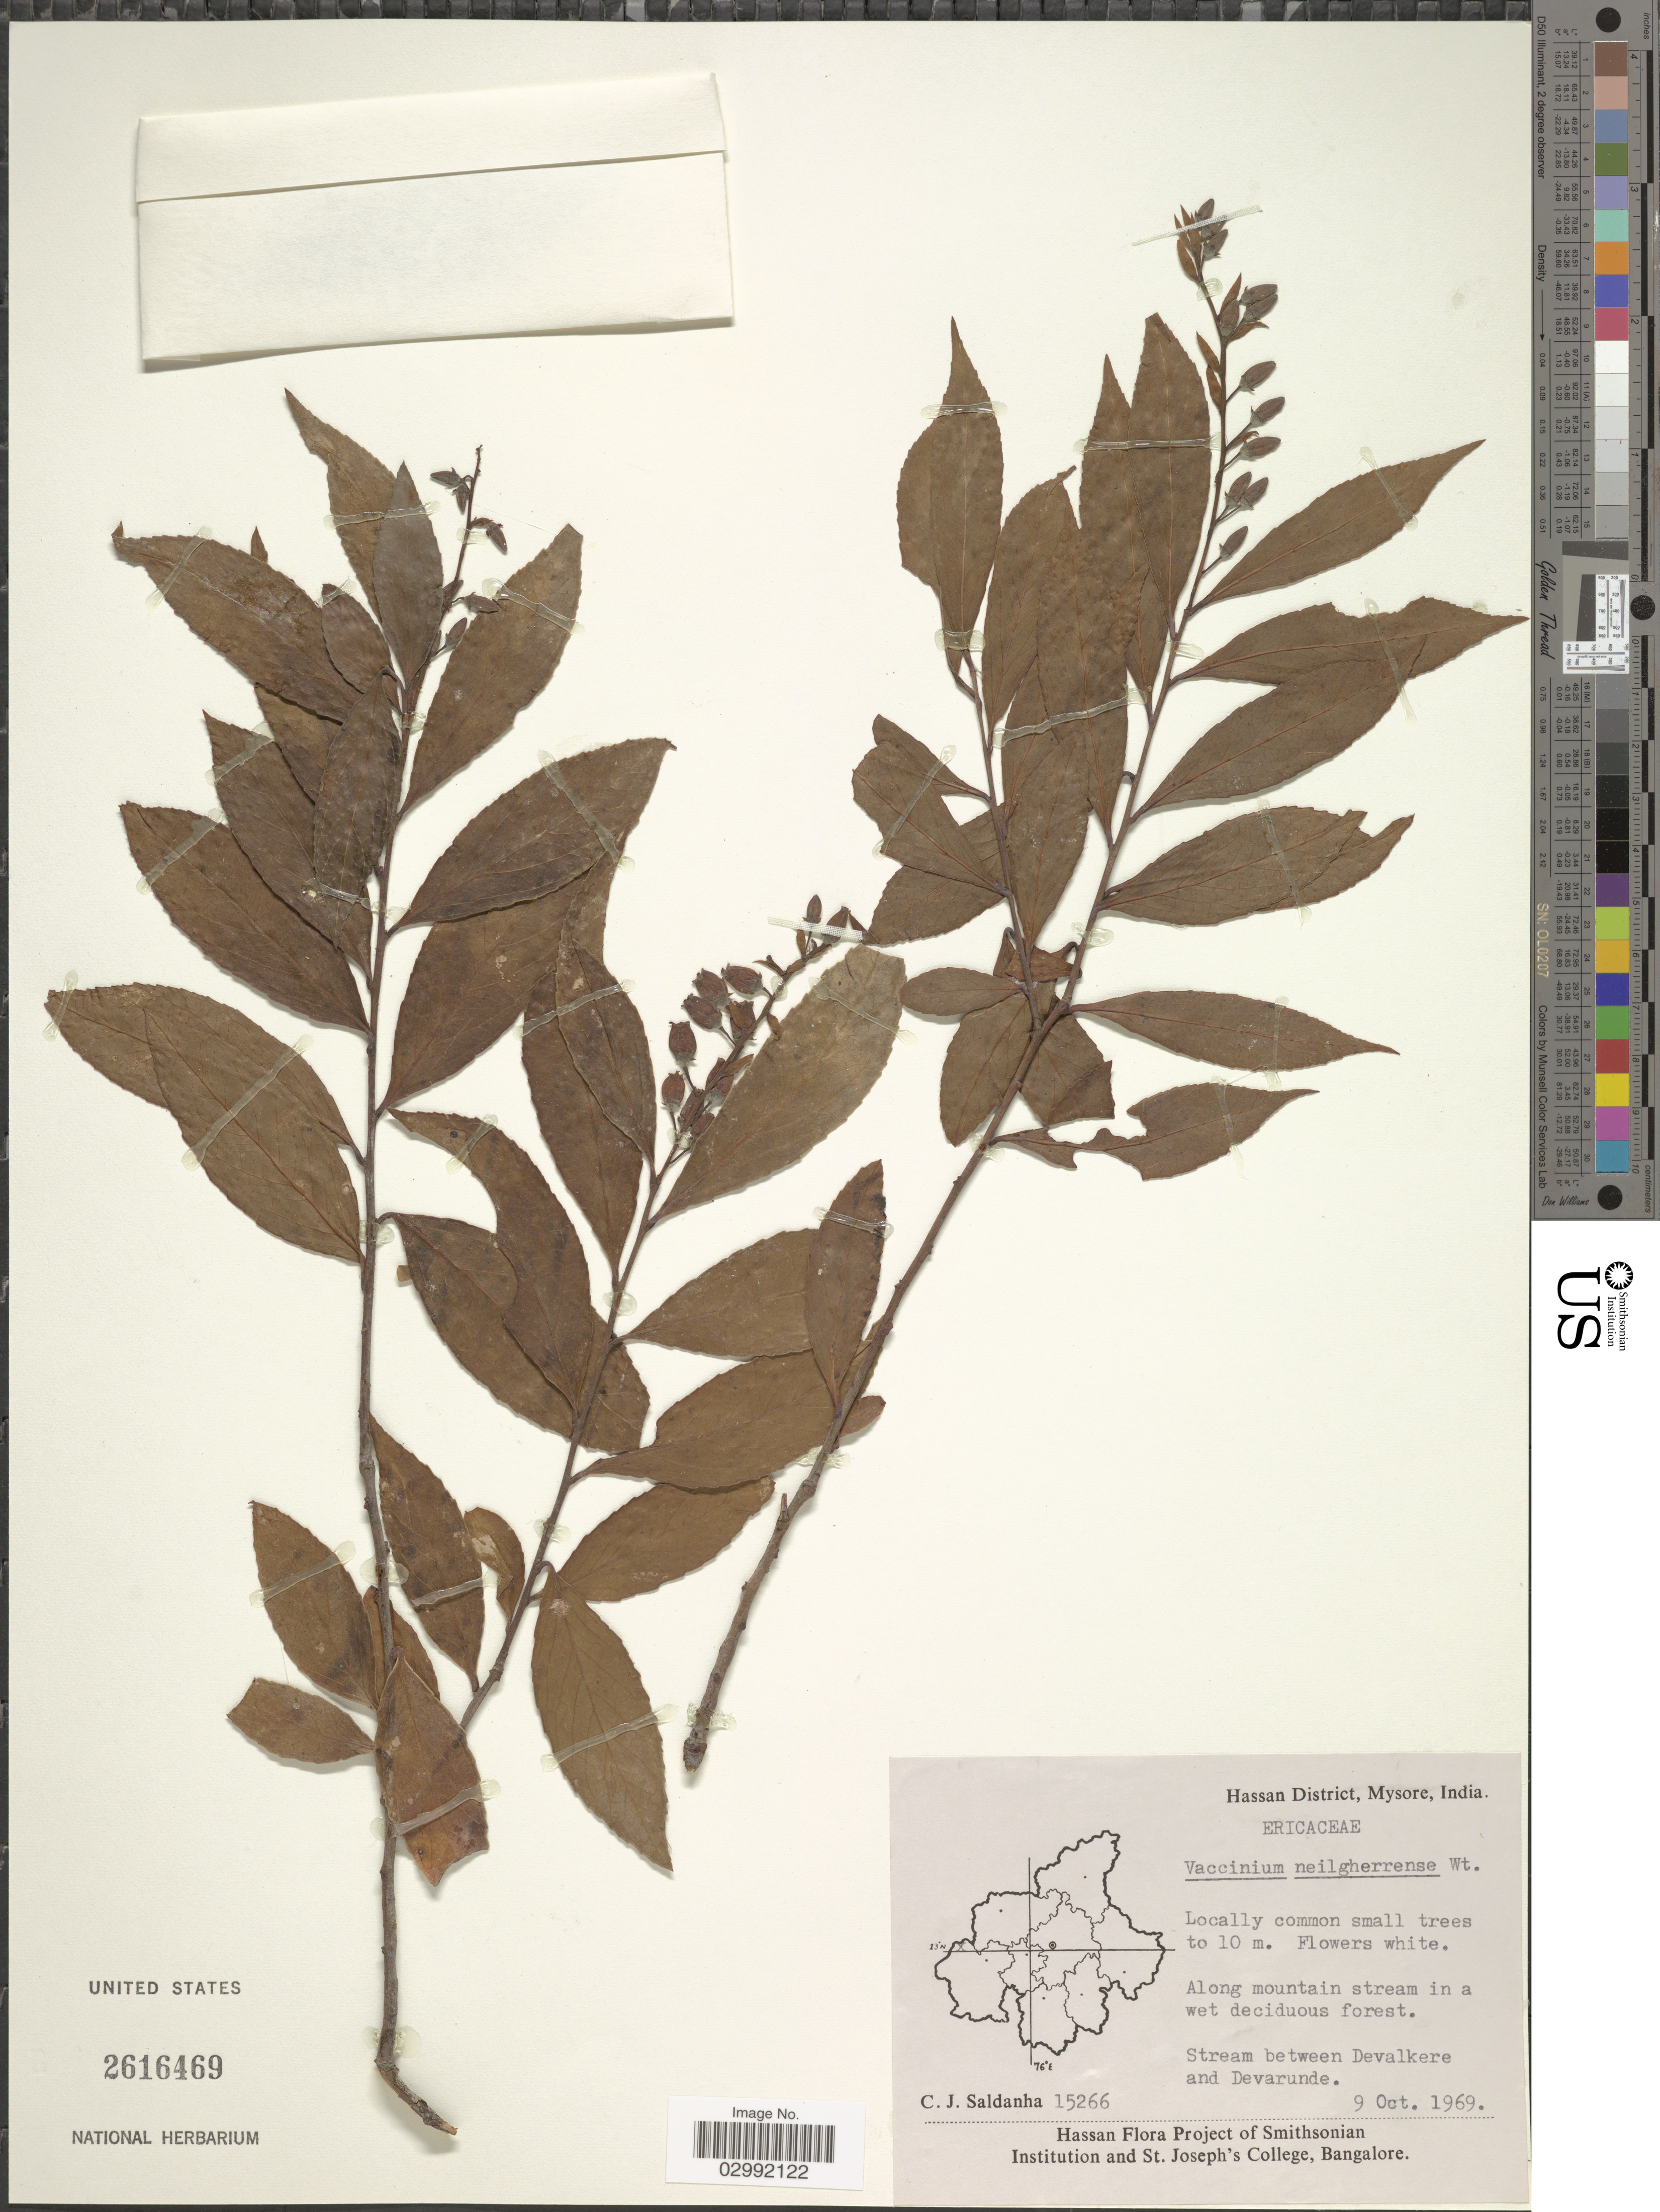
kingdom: Plantae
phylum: Tracheophyta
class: Magnoliopsida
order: Ericales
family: Ericaceae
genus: Vaccinium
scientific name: Vaccinium neilgherrense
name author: Wight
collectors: C. J. Saldanha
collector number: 15266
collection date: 1969-10-09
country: India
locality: Hassan District, Mysore, Stream between Devalkere and Devarunde.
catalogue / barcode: US 2616469